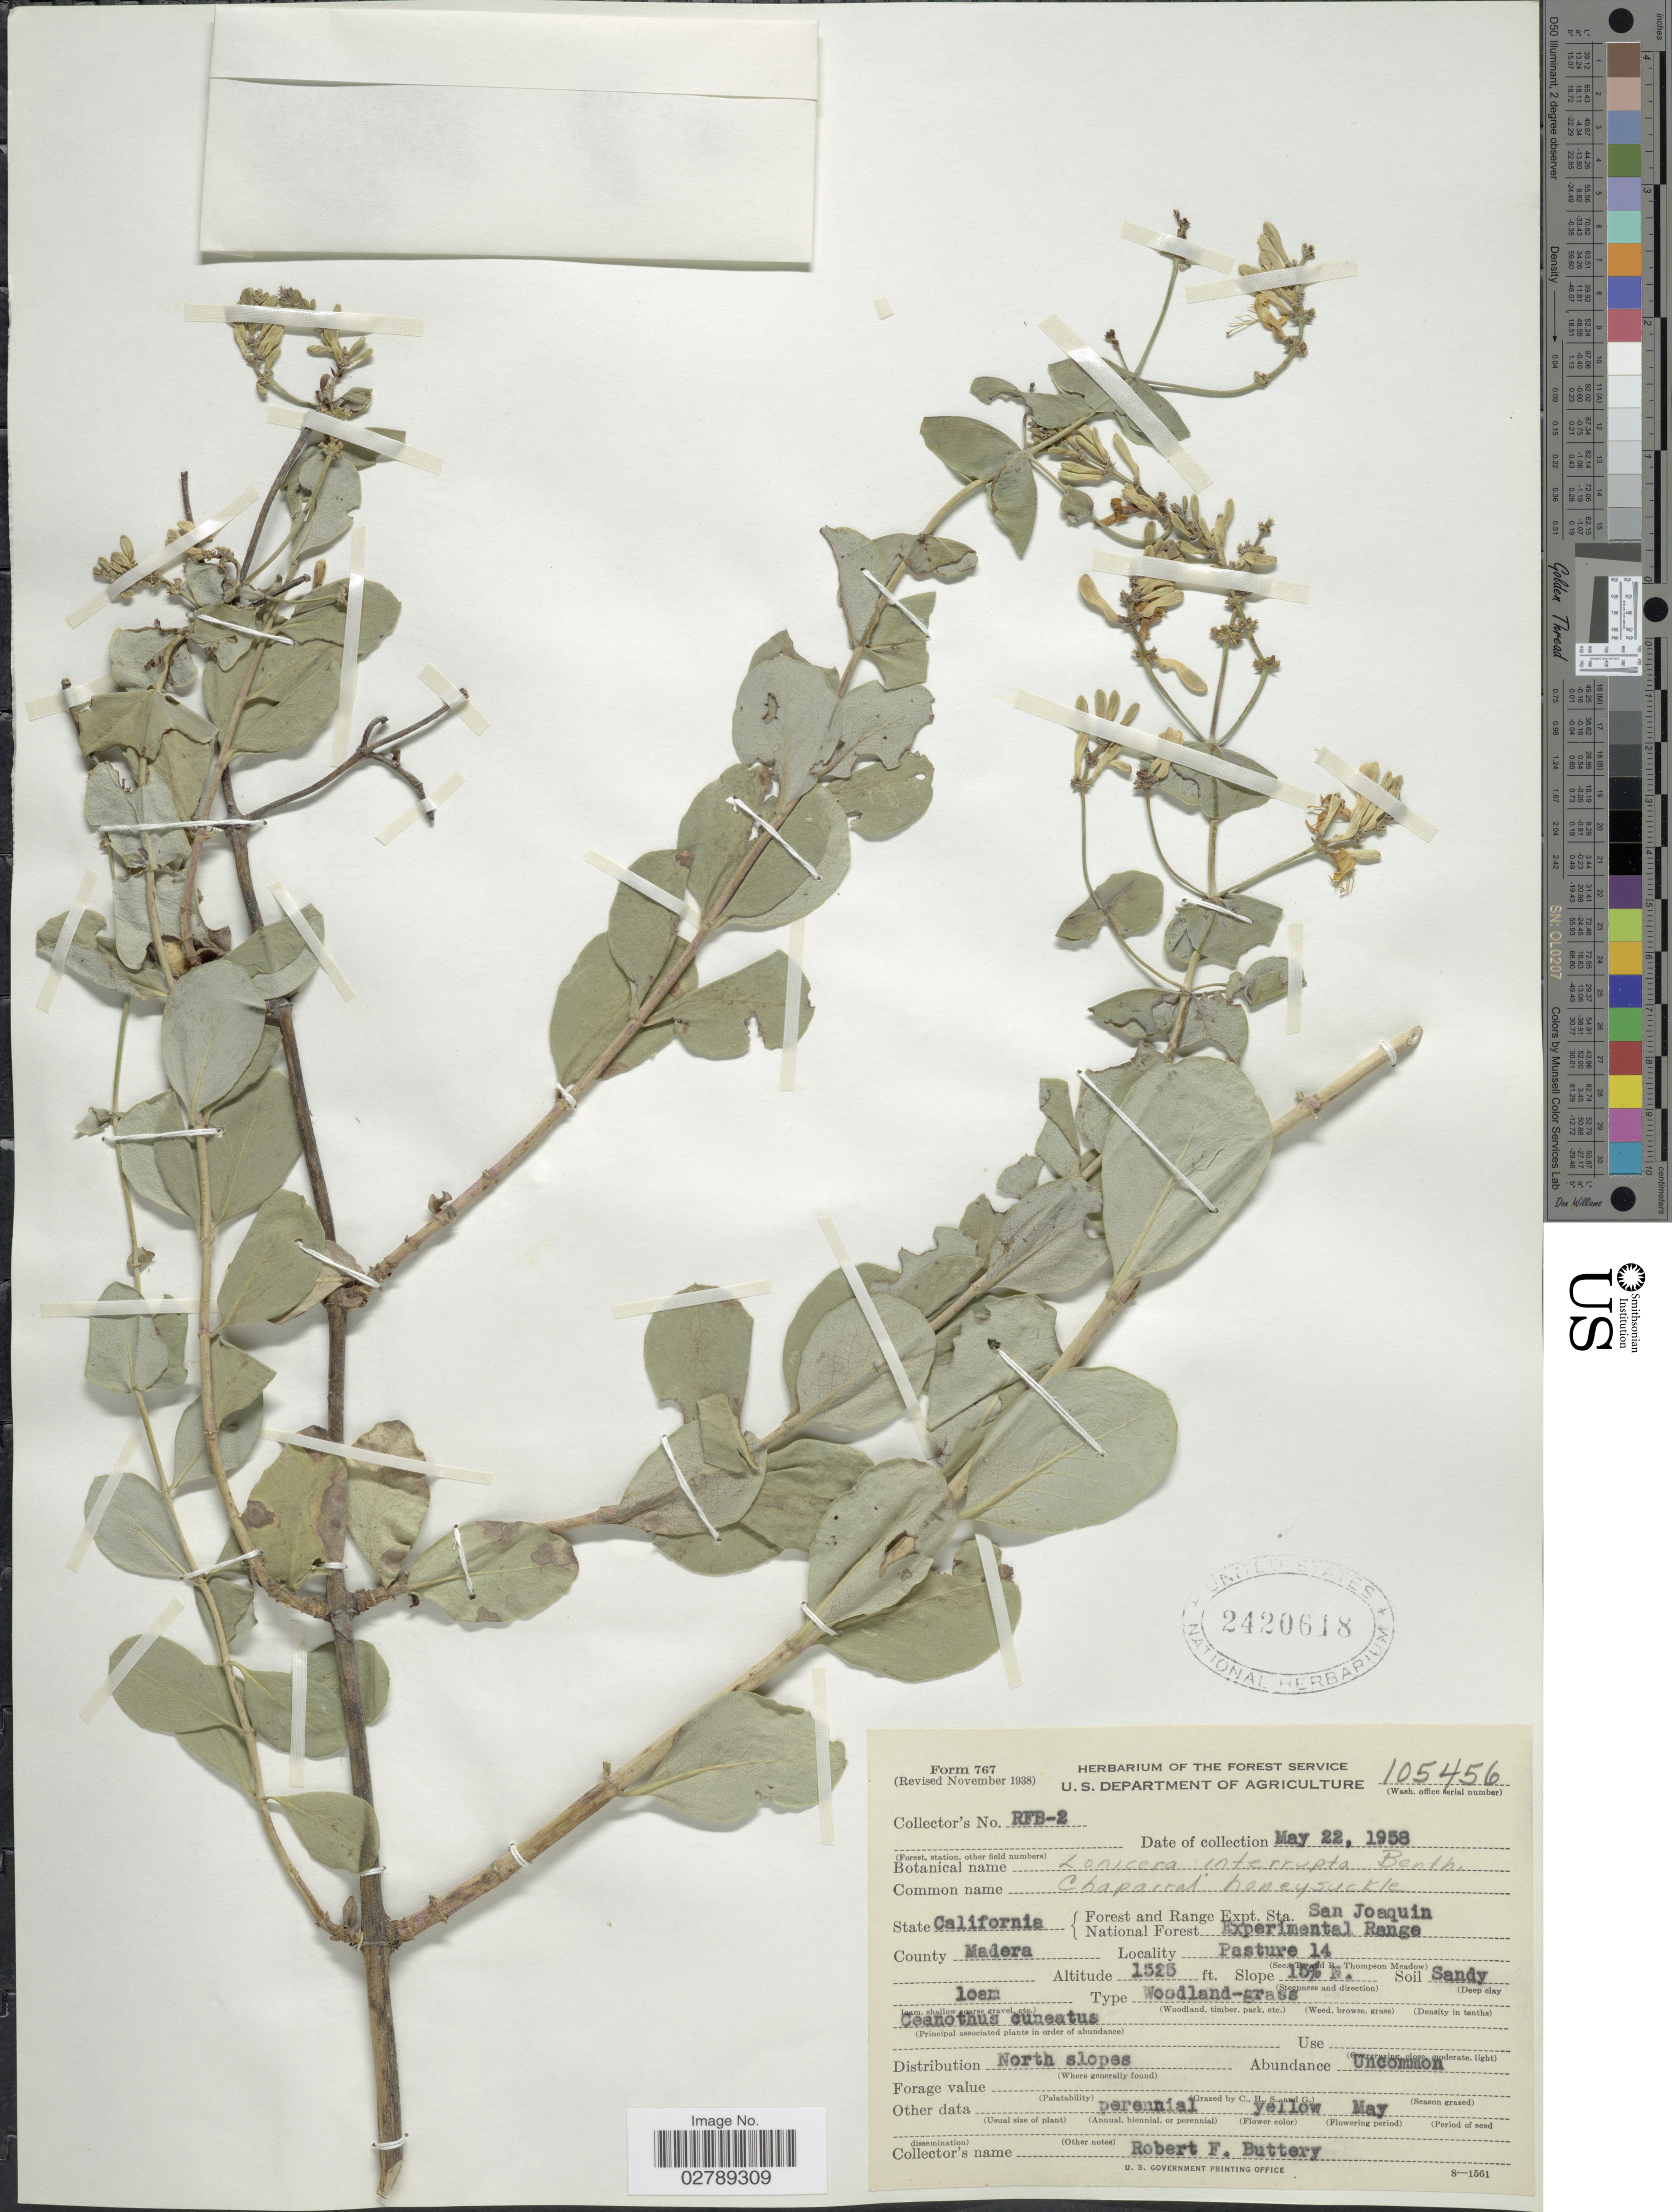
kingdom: Plantae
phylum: Tracheophyta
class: Magnoliopsida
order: Dipsacales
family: Caprifoliaceae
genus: Lonicera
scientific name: Lonicera interrupta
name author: Benth.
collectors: R. Buttery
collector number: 2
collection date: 1958-05-22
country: United States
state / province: California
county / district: Madera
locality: Forest and Range Expt. Sta. San Joaquin. National Forest Experimental Range. County Madera. Pasture 14.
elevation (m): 465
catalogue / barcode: US 2420618